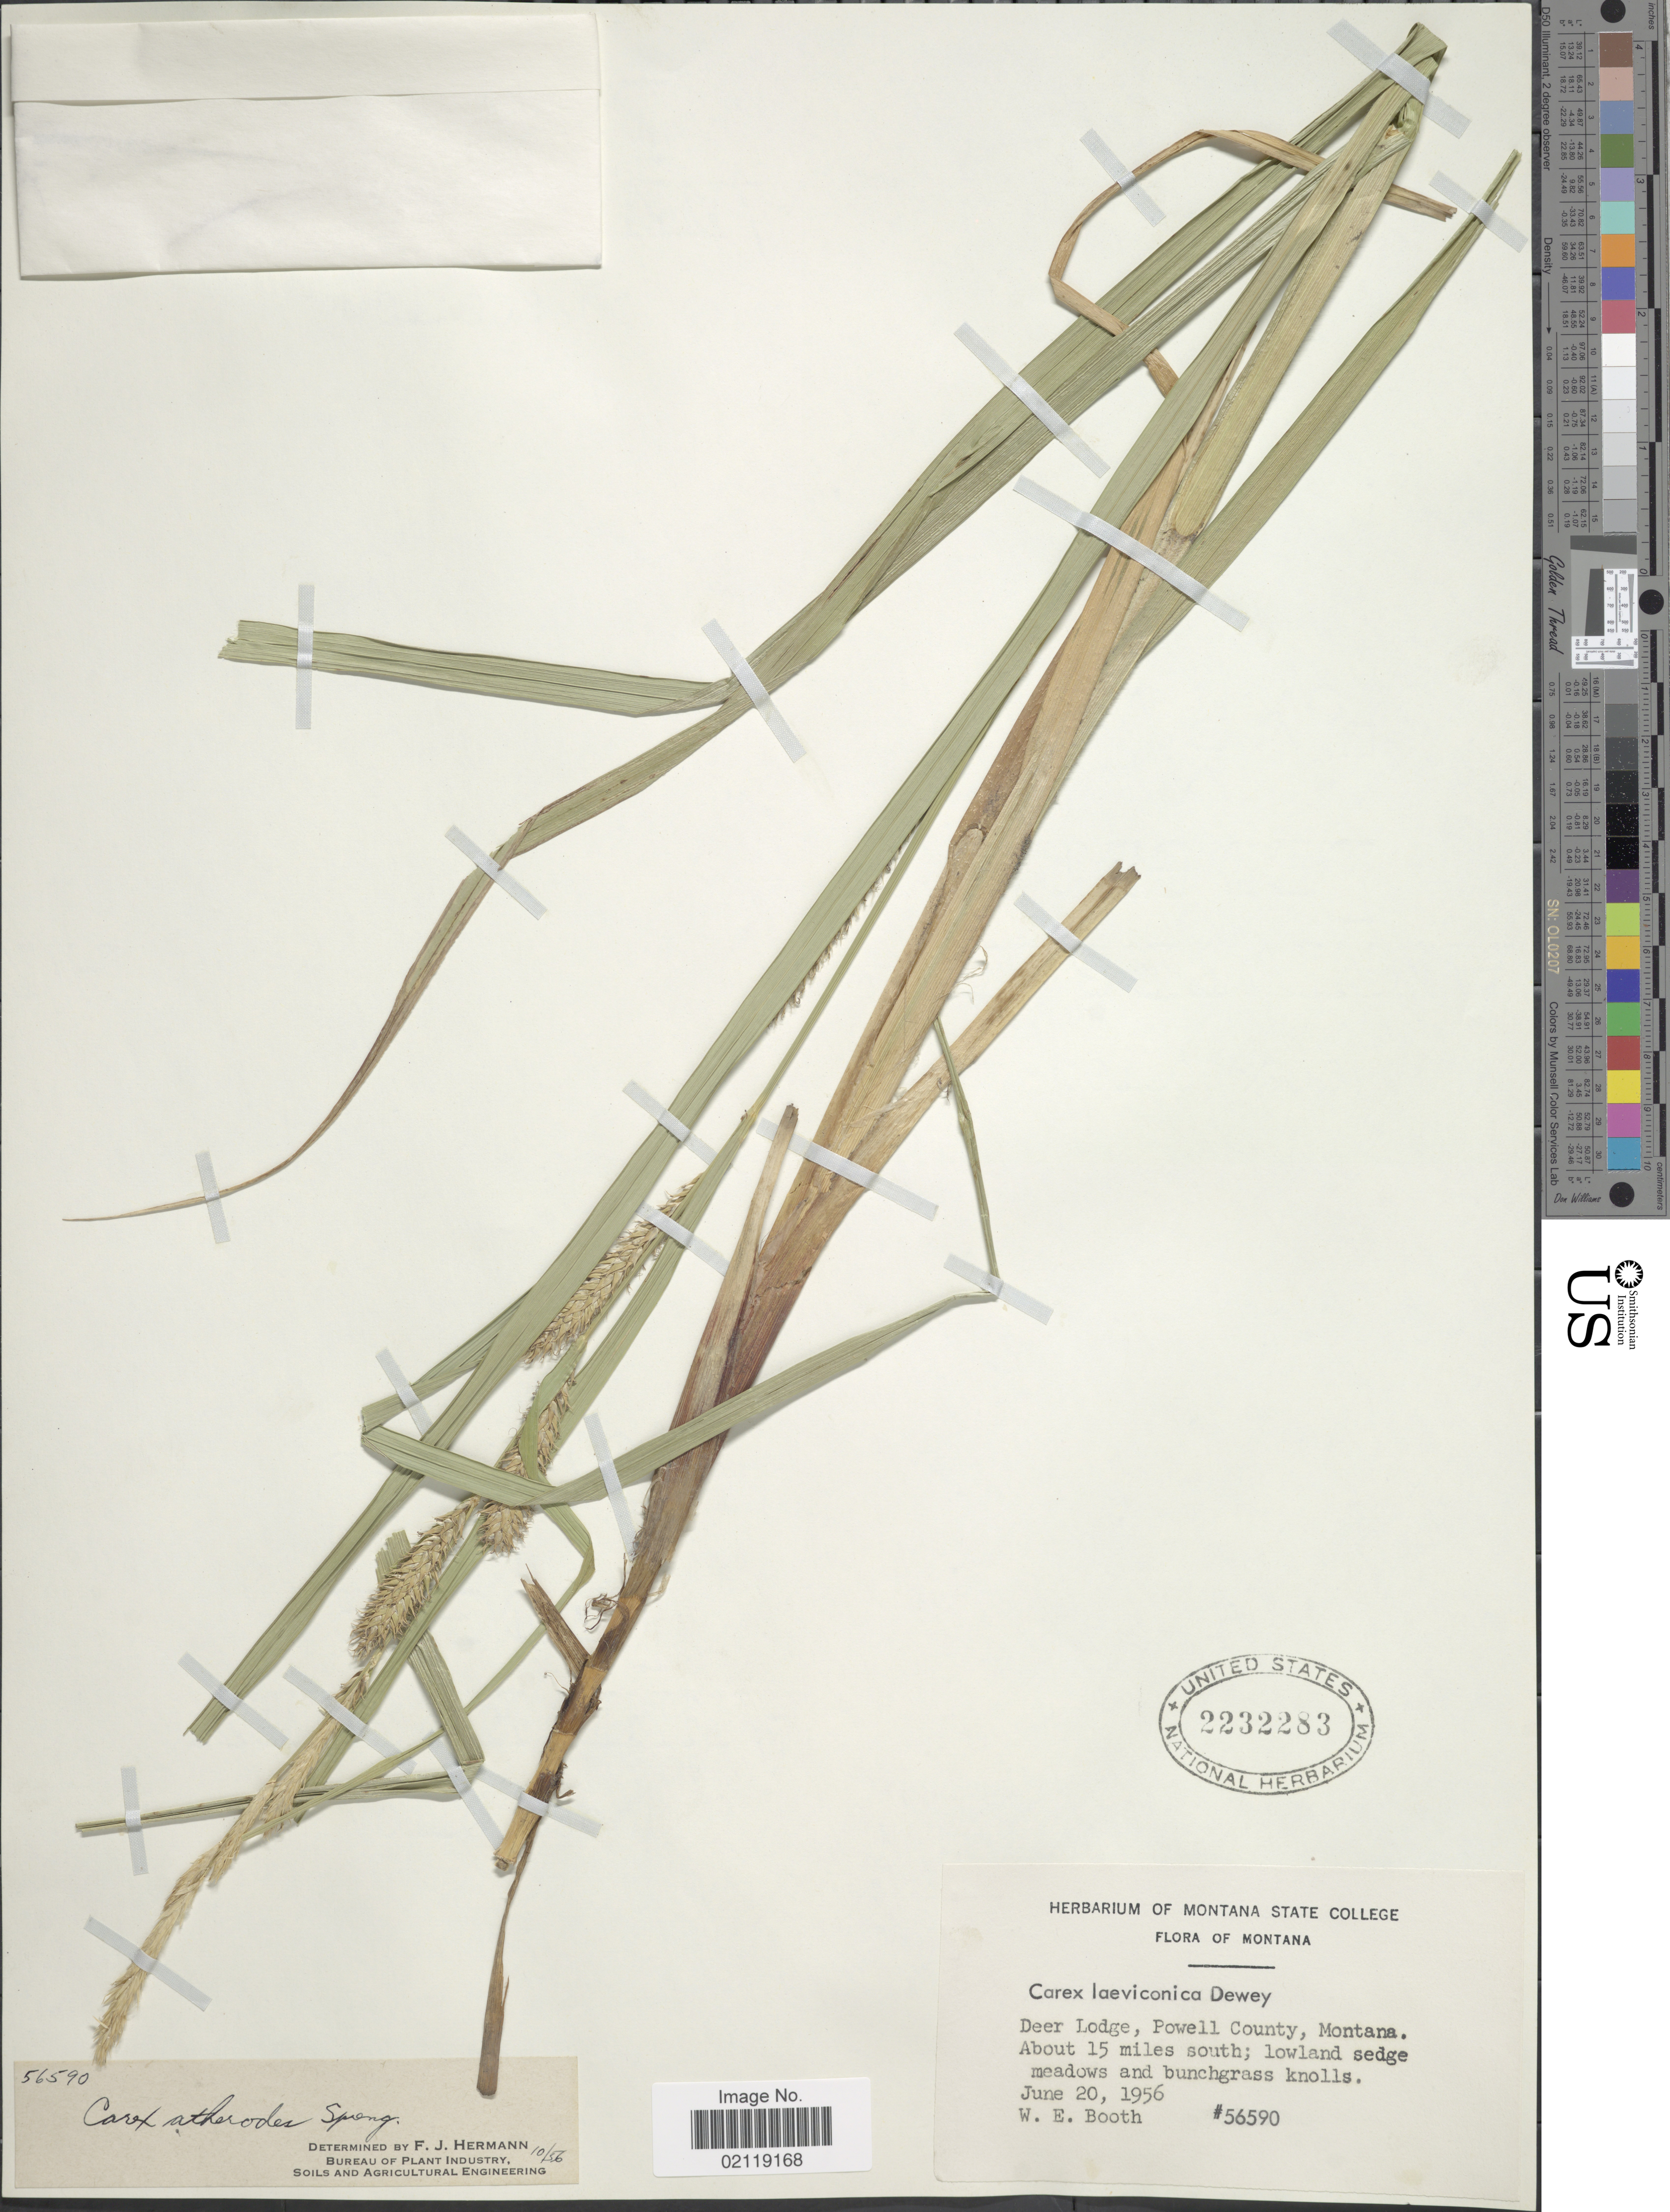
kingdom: Plantae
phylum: Tracheophyta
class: Liliopsida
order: Poales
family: Cyperaceae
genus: Carex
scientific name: Carex laeviconica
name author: Dewey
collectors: W. Booth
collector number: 56590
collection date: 1956-06-20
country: United States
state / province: Montana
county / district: Powell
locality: Deer Lodge, Powell County. About 15 miles south; lowland sedge meadows and bunchgrass knolls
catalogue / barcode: US 2232283